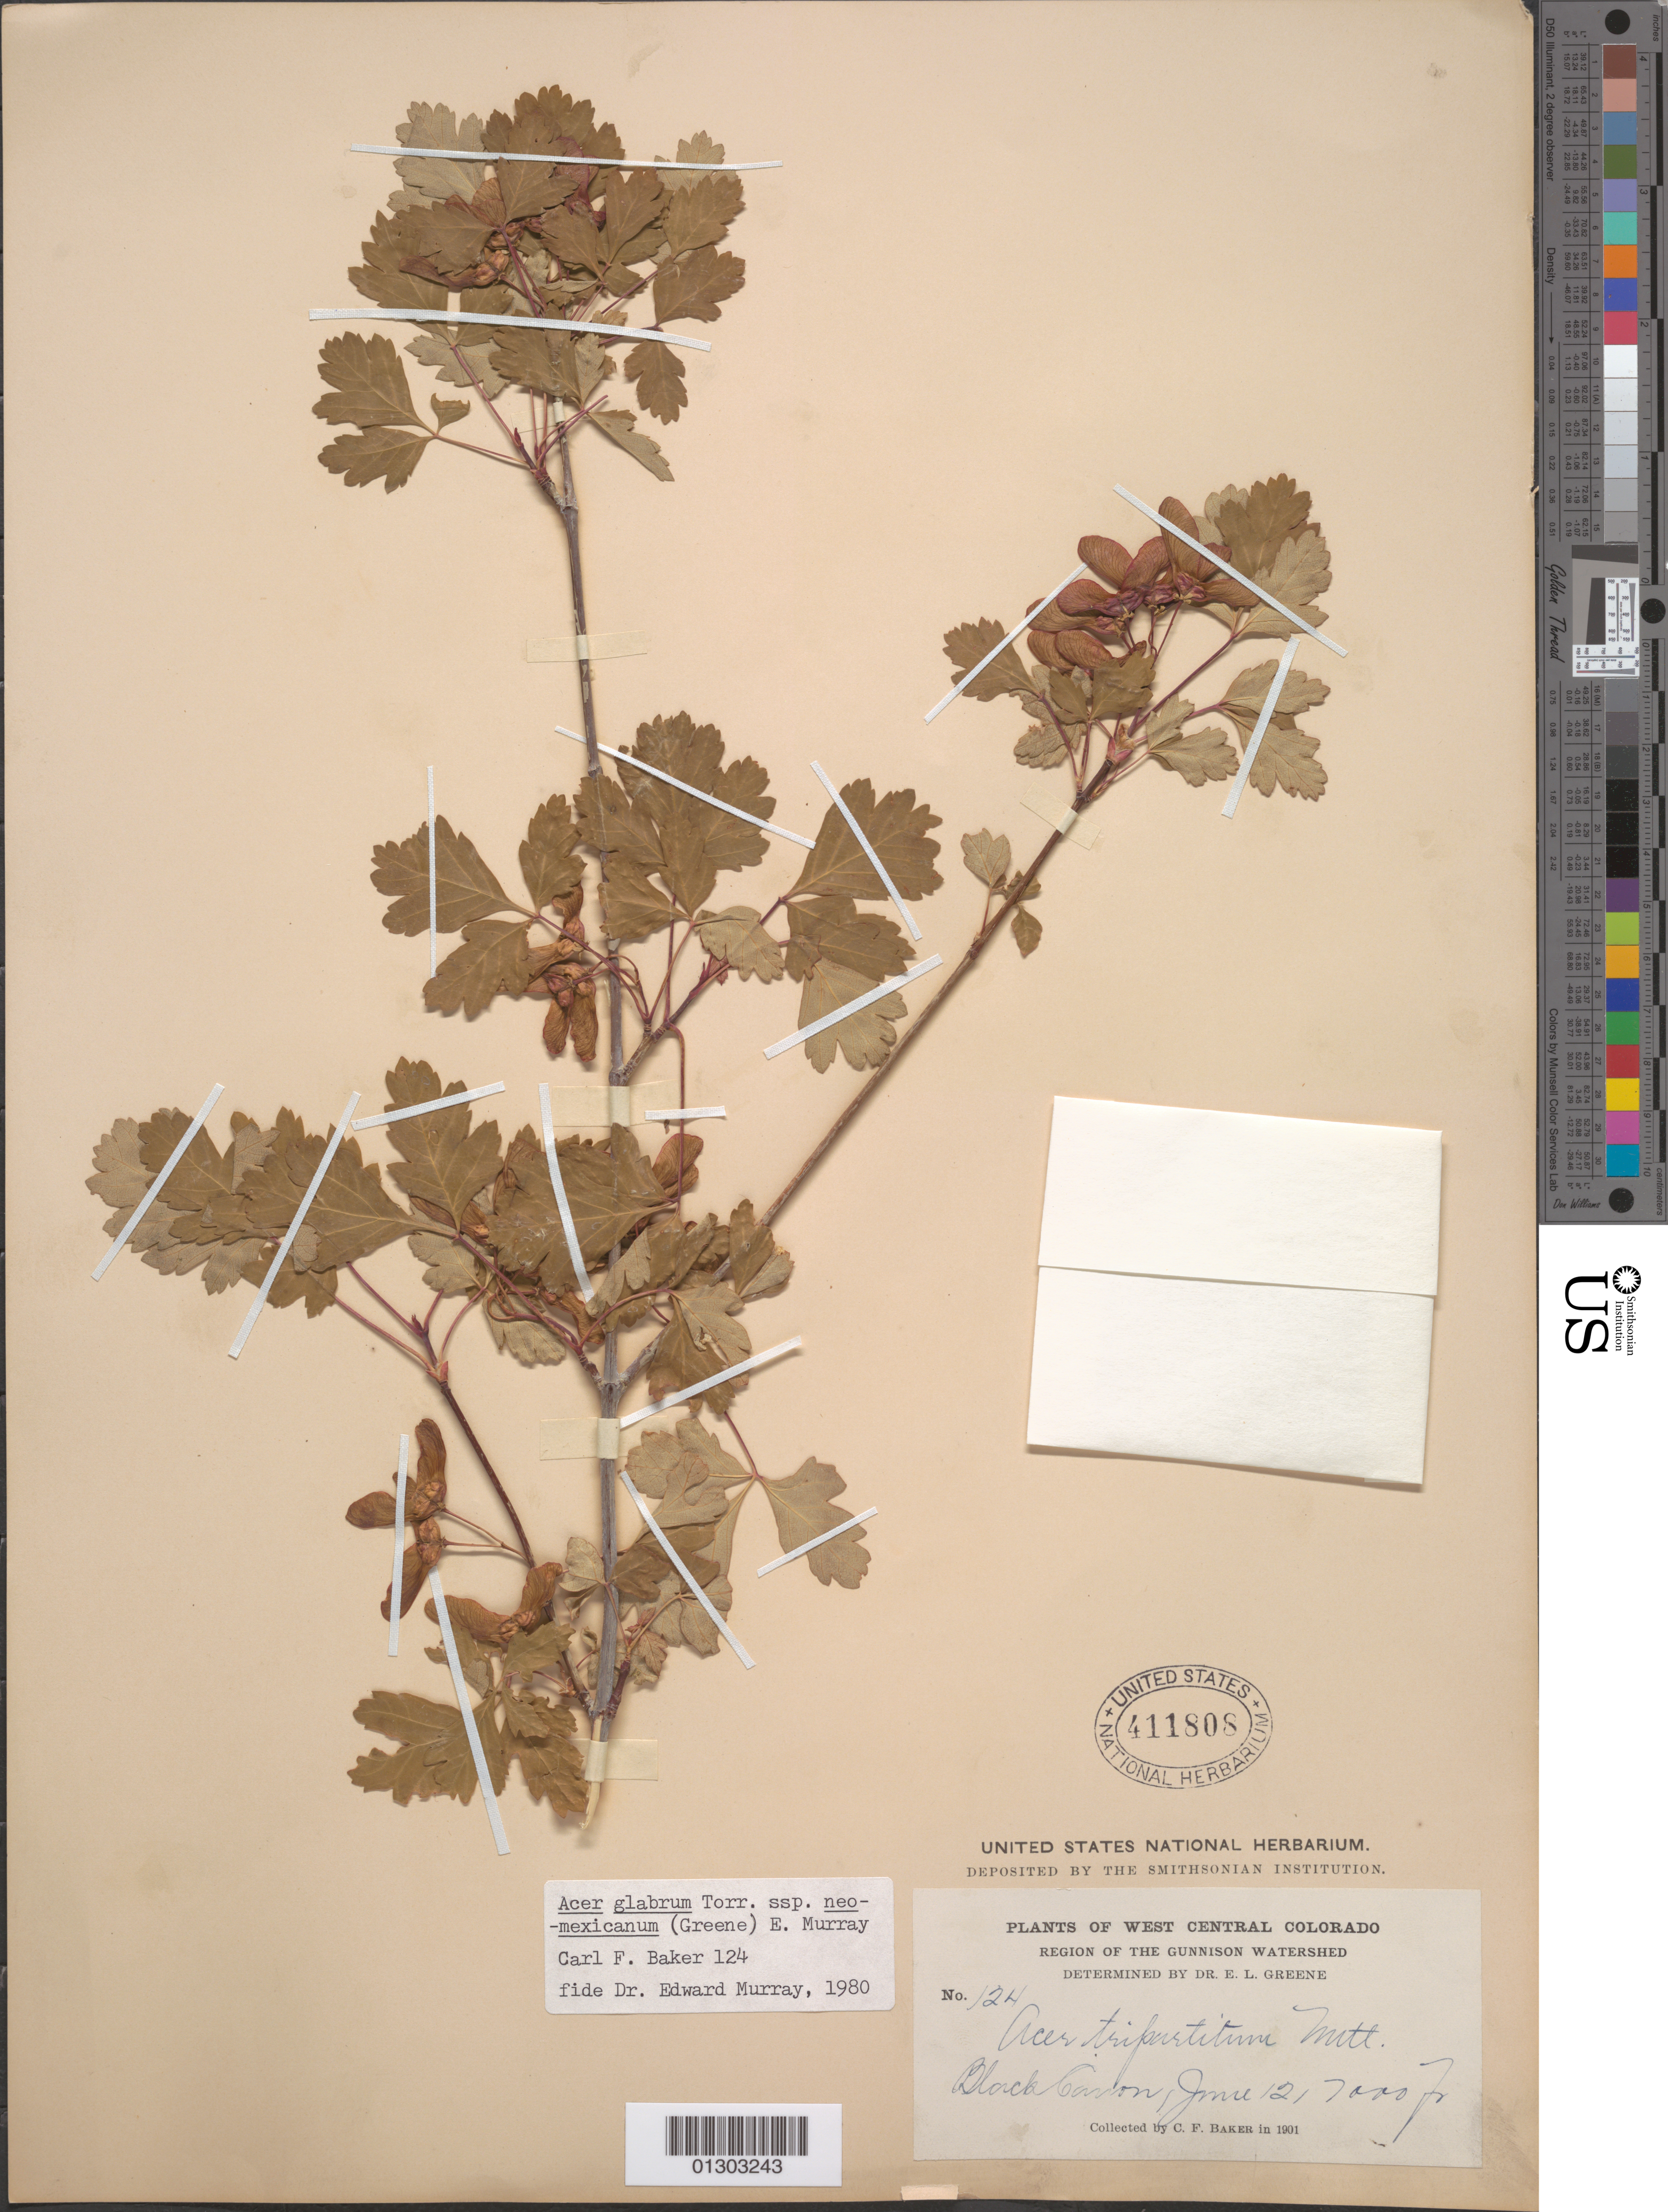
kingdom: Plantae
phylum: Tracheophyta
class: Magnoliopsida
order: Sapindales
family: Sapindaceae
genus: Acer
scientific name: Acer glabrum subsp. neomexicanum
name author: (Greene) A.E. Murray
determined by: Murray, Edward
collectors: C. F. Baker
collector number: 124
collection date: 1901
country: United States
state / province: Colorado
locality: Black Canon.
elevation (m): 2134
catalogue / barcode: US 411808